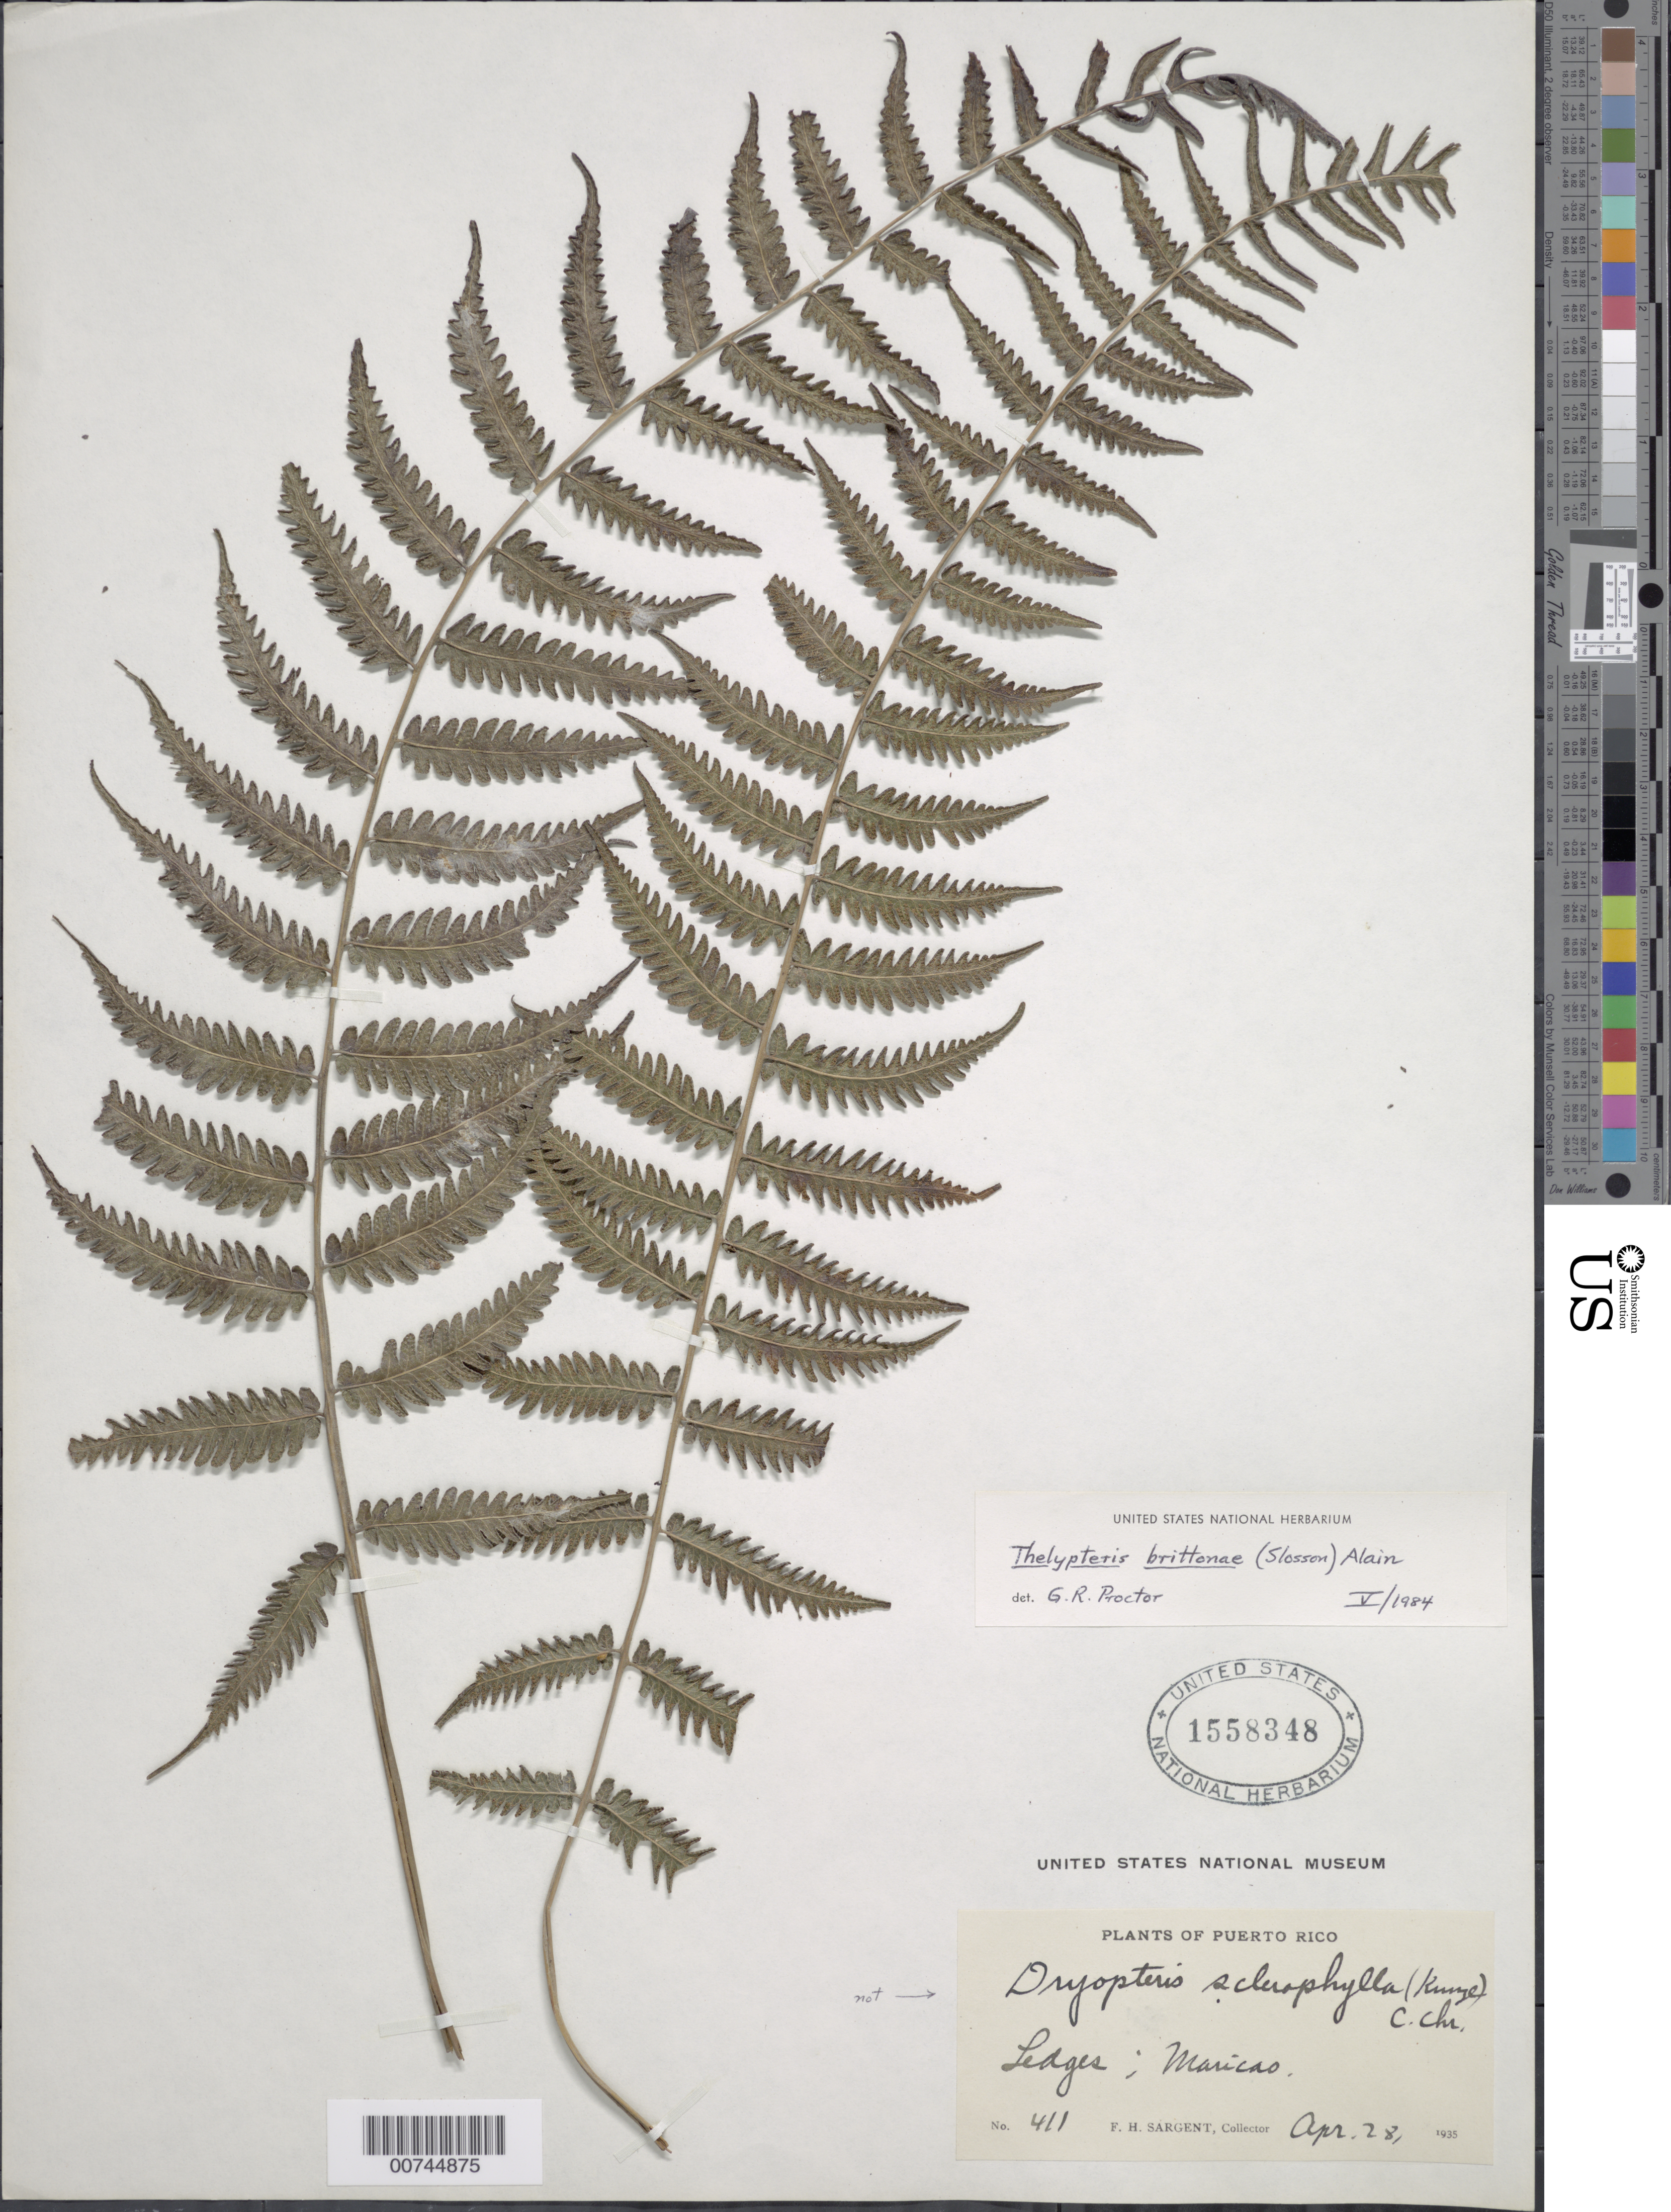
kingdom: Plantae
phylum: Tracheophyta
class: Polypodiopsida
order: Polypodiales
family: Thelypteridaceae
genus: Goniopteris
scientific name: Goniopteris brittonae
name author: (Slosson ex Maxon) Ching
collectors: F. H. Sargent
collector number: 411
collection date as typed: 28 Apr 1935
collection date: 1935-04-28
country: Puerto Rico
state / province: Maricao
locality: Maricao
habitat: Ledges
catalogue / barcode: US 1558348